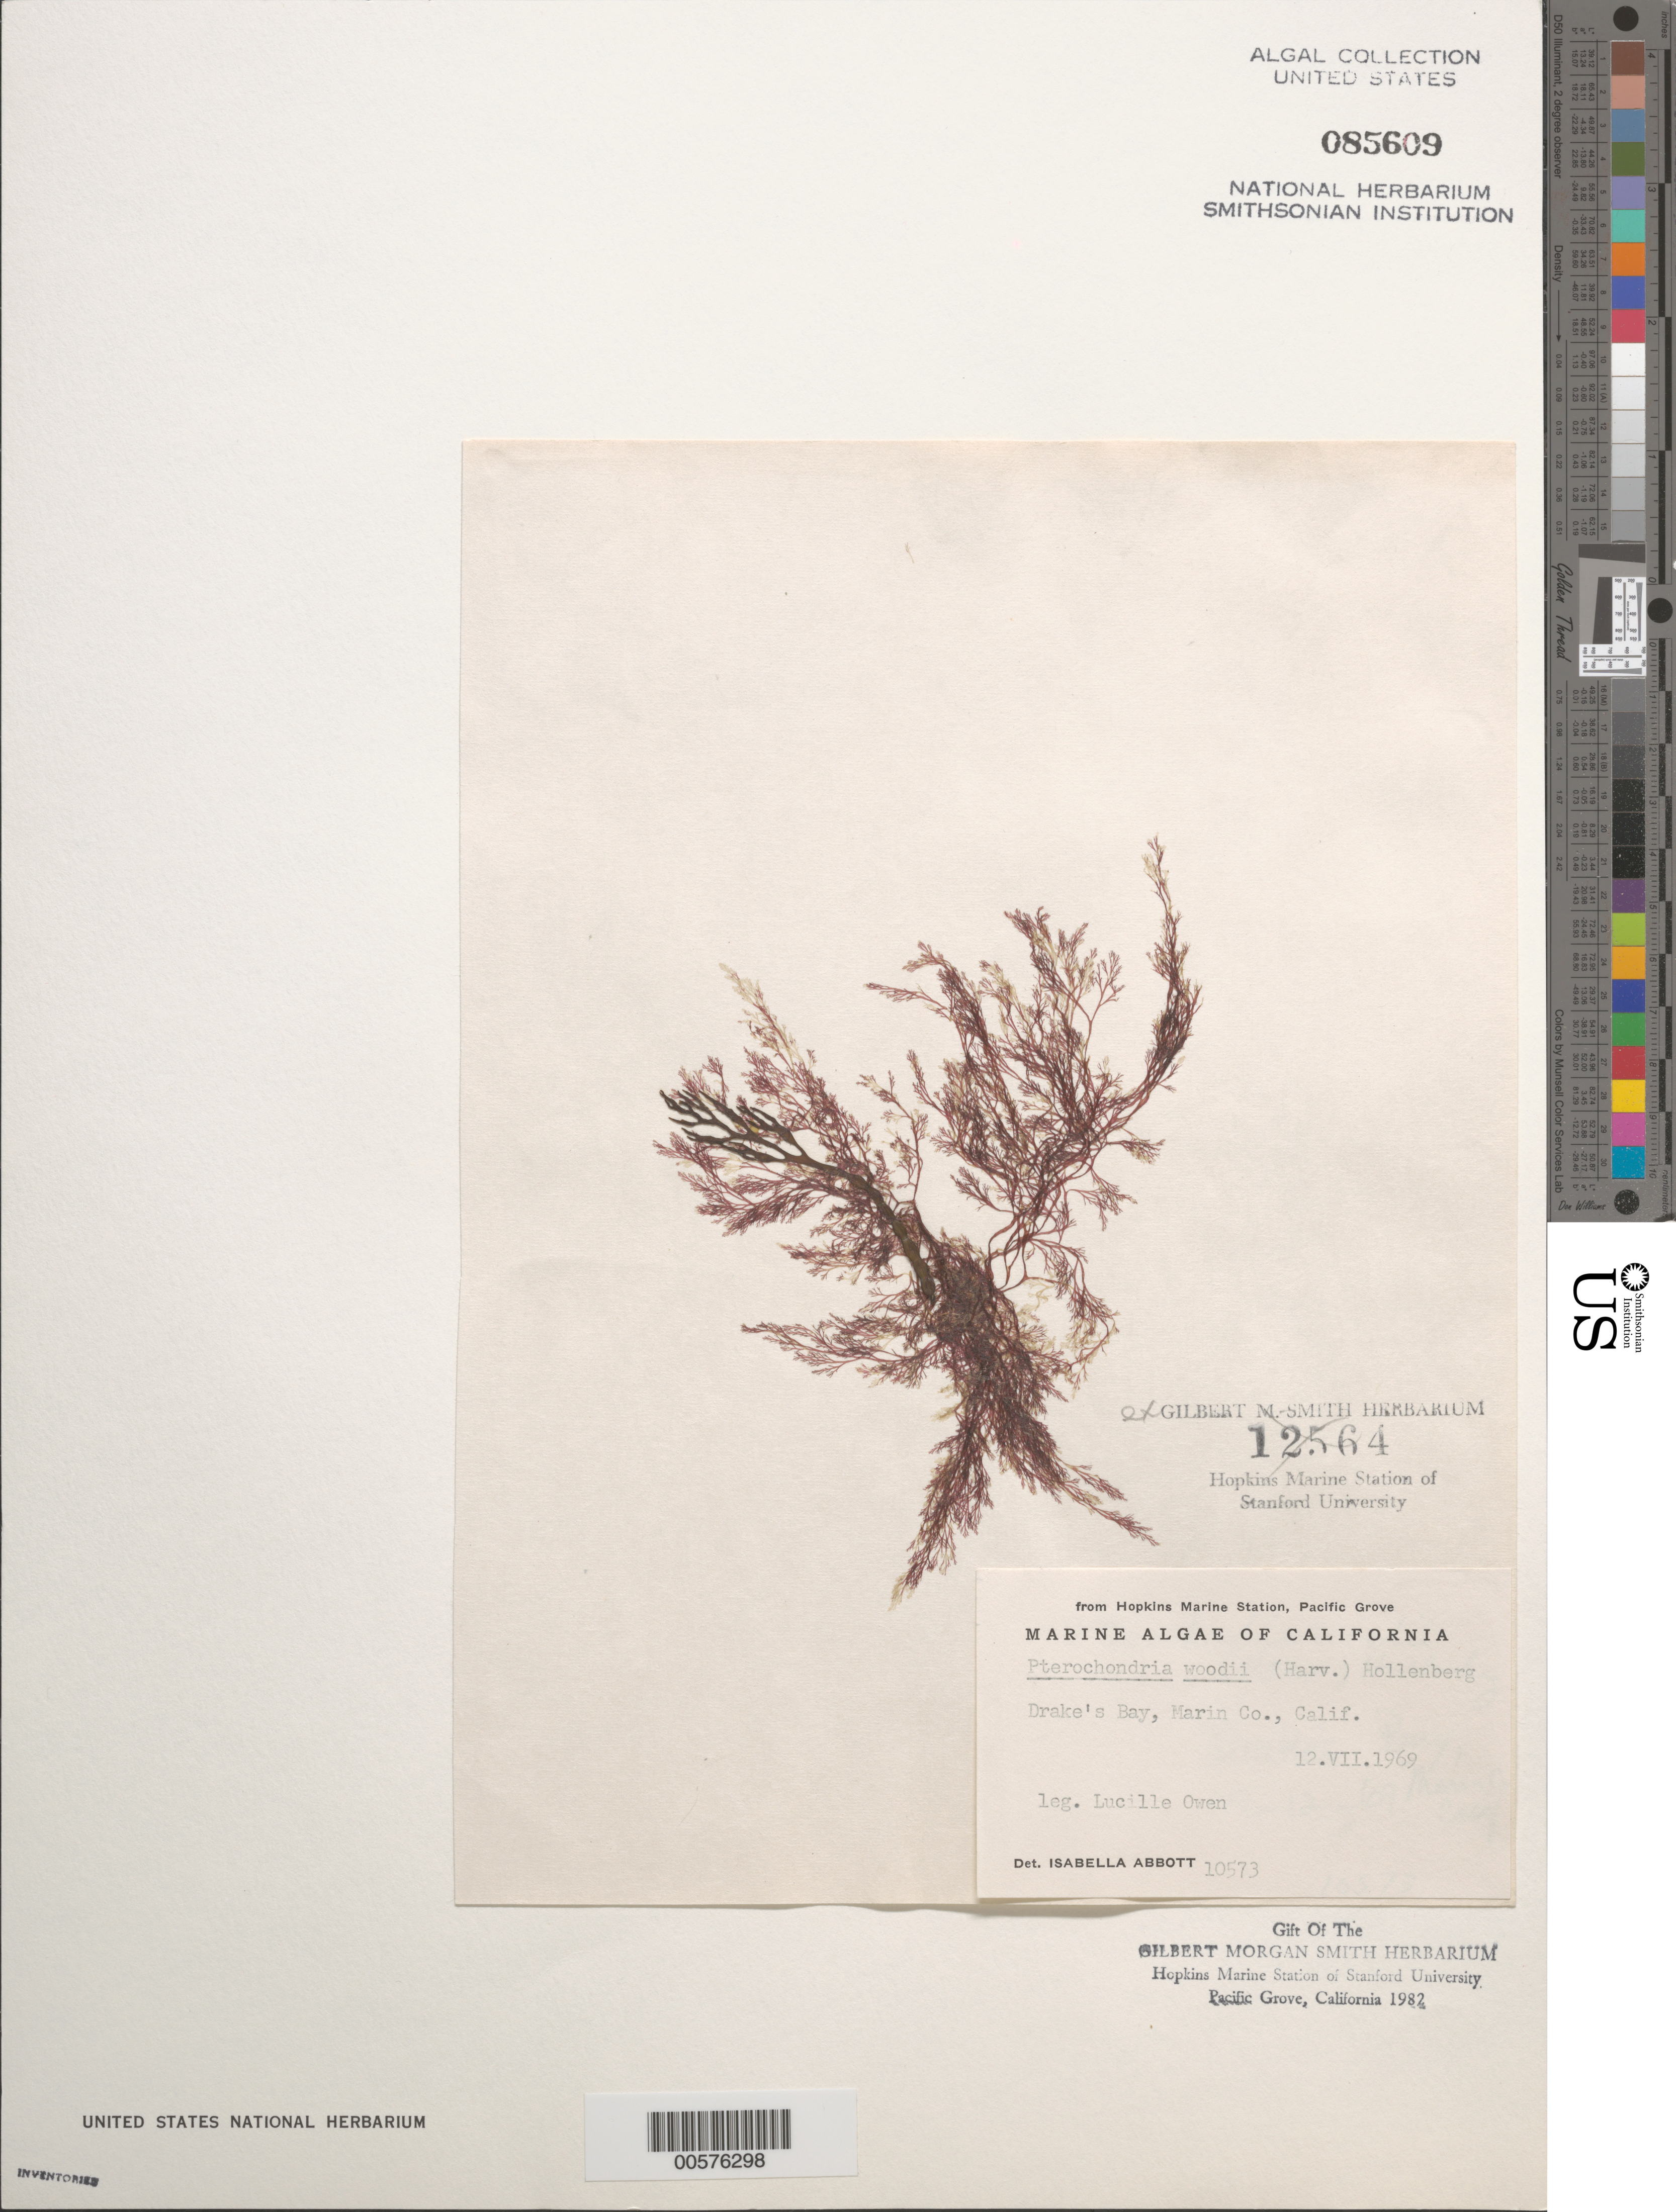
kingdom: Plantae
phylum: Rhodophyta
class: Florideophyceae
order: Ceramiales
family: Rhodomelaceae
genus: Pterochondria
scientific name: Pterochondria woodii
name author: (Harv.) Hollenb.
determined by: Abbott, Isabella A.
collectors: L. Owen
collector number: IAA 10573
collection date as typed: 12 Jul 1969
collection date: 1969-07-12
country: United States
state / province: California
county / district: Marin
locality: Drake's Bay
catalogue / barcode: US 85609